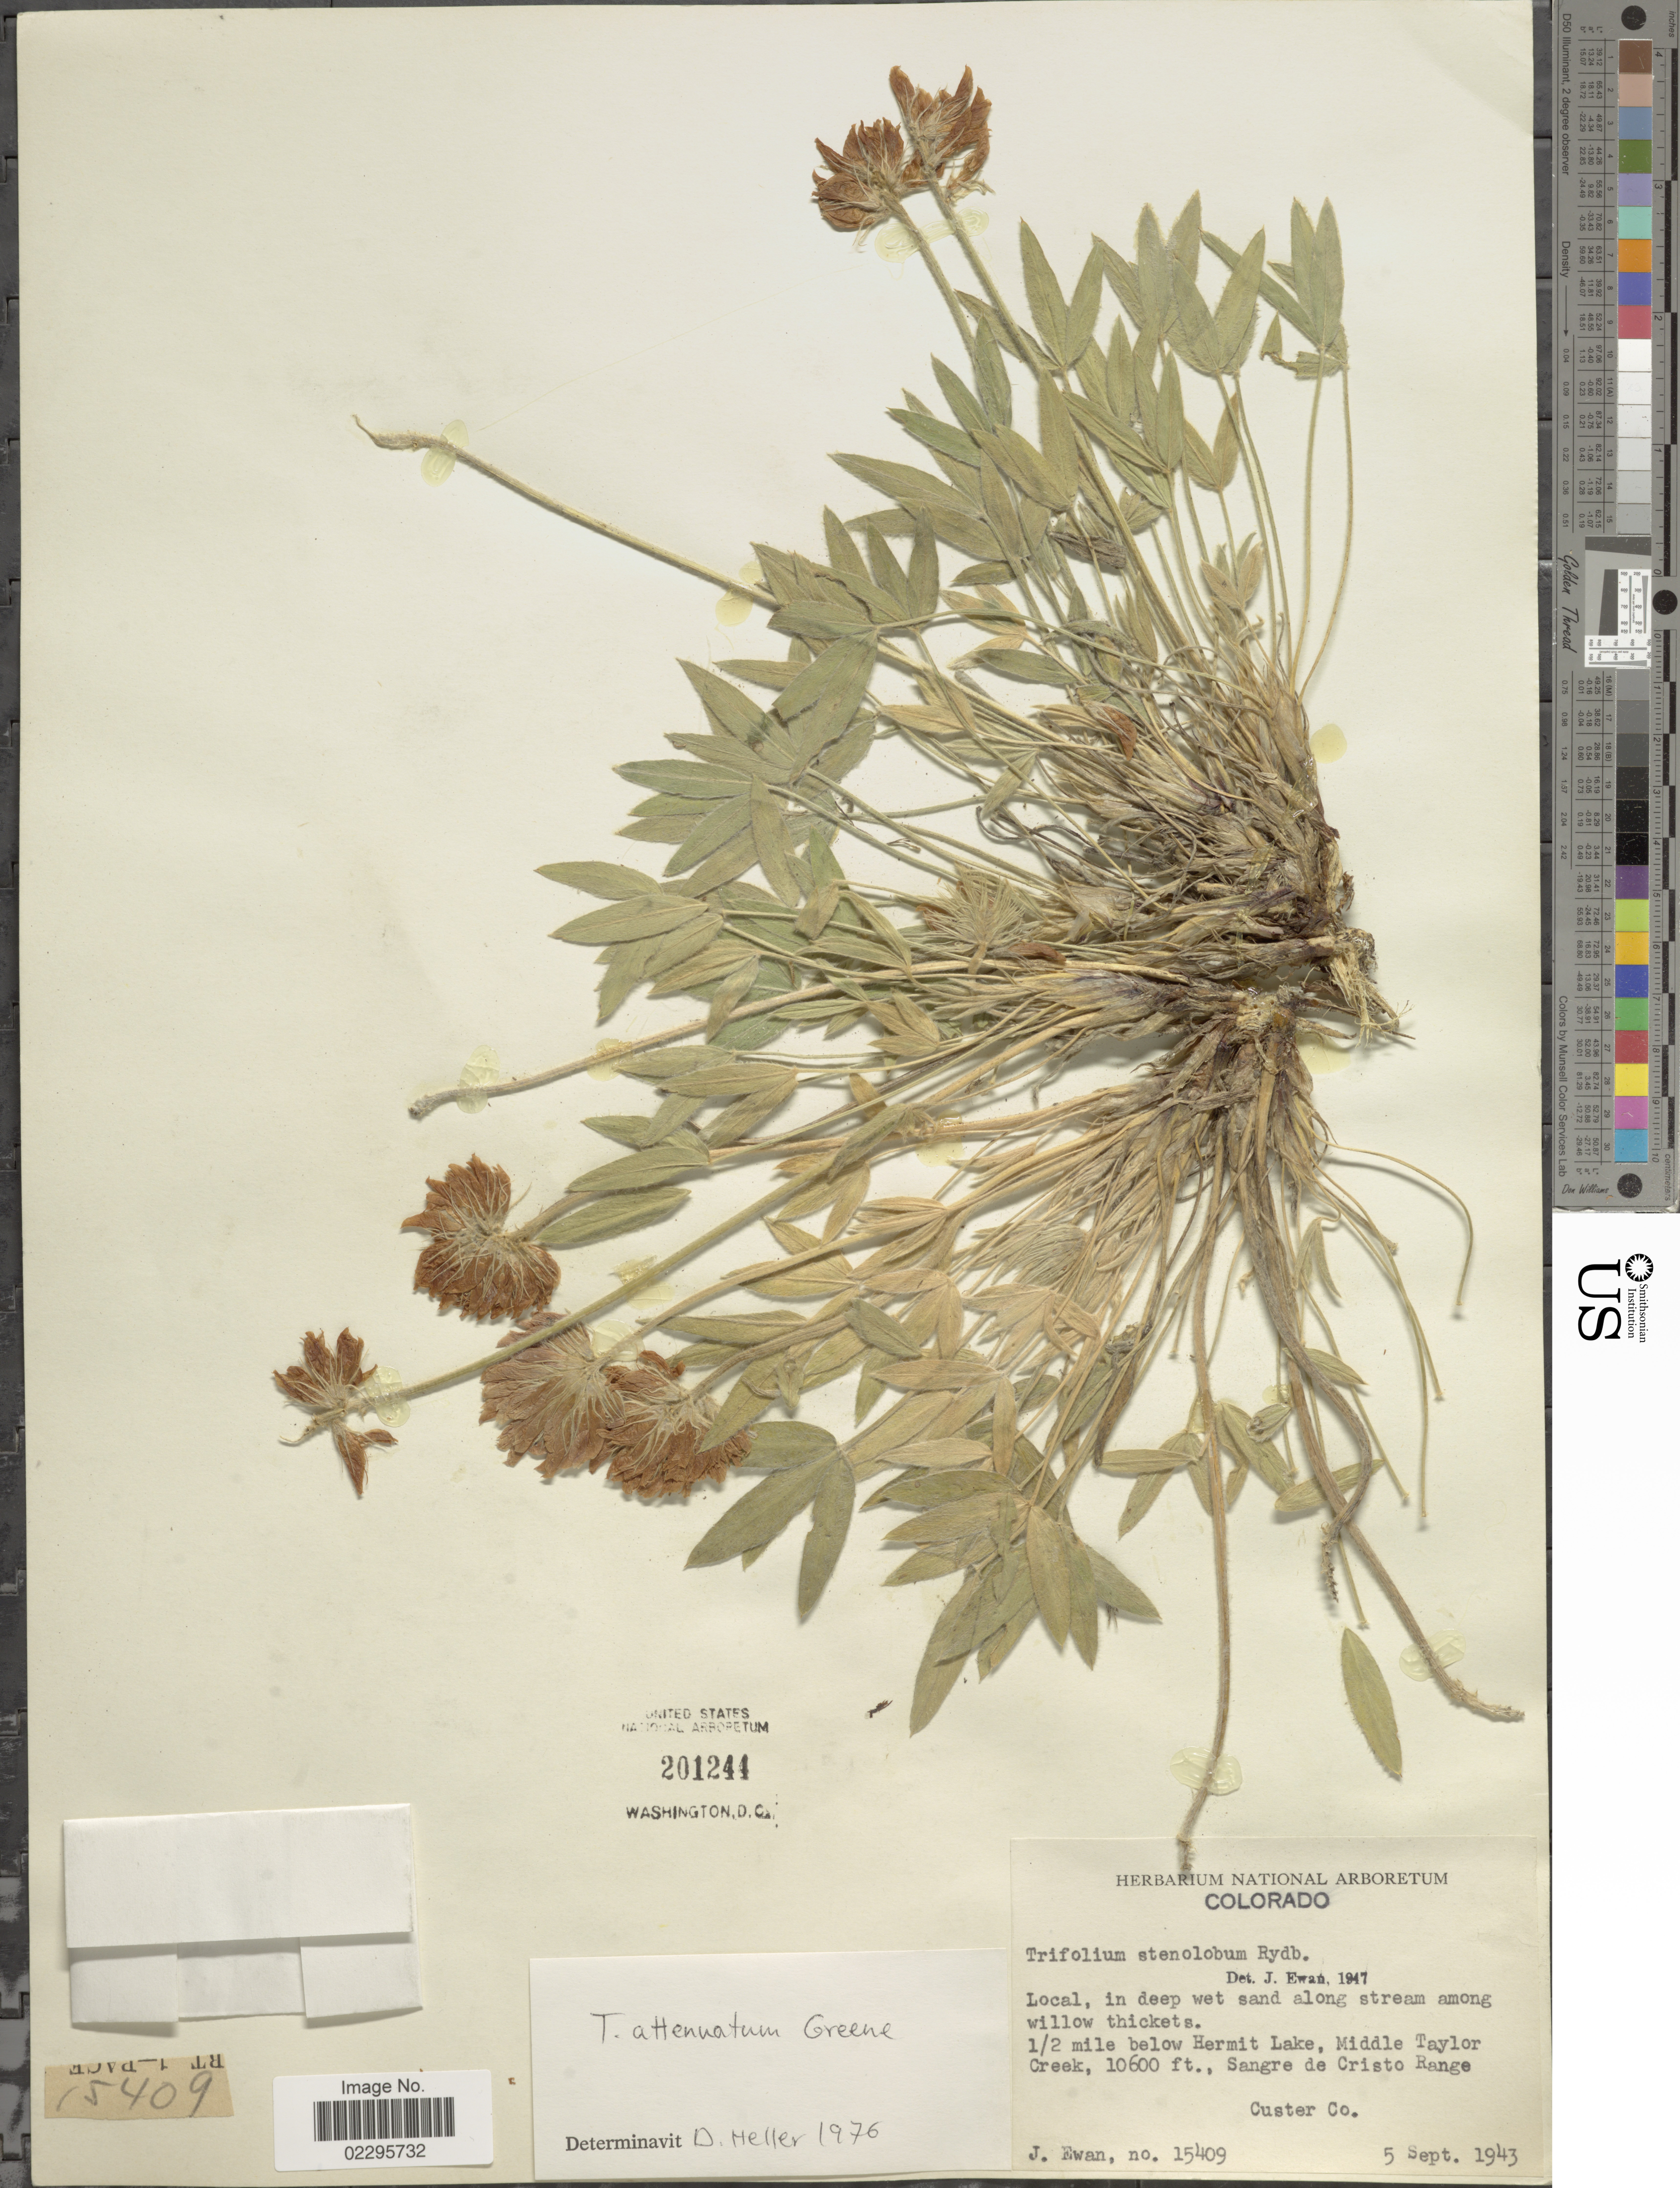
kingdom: Plantae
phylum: Tracheophyta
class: Magnoliopsida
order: Fabales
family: Fabaceae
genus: Trifolium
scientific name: Trifolium attenuatum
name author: Greene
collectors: J. A. Ewan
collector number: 15409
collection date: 1943-09-05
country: United States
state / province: Colorado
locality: Local, in deep wet sand along stream among willow thickets, 1/2 mile below Hermit Lake, Middle Taylor Creek, Sangre de Cristo Range, Custer Co.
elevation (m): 3231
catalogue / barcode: US 201244